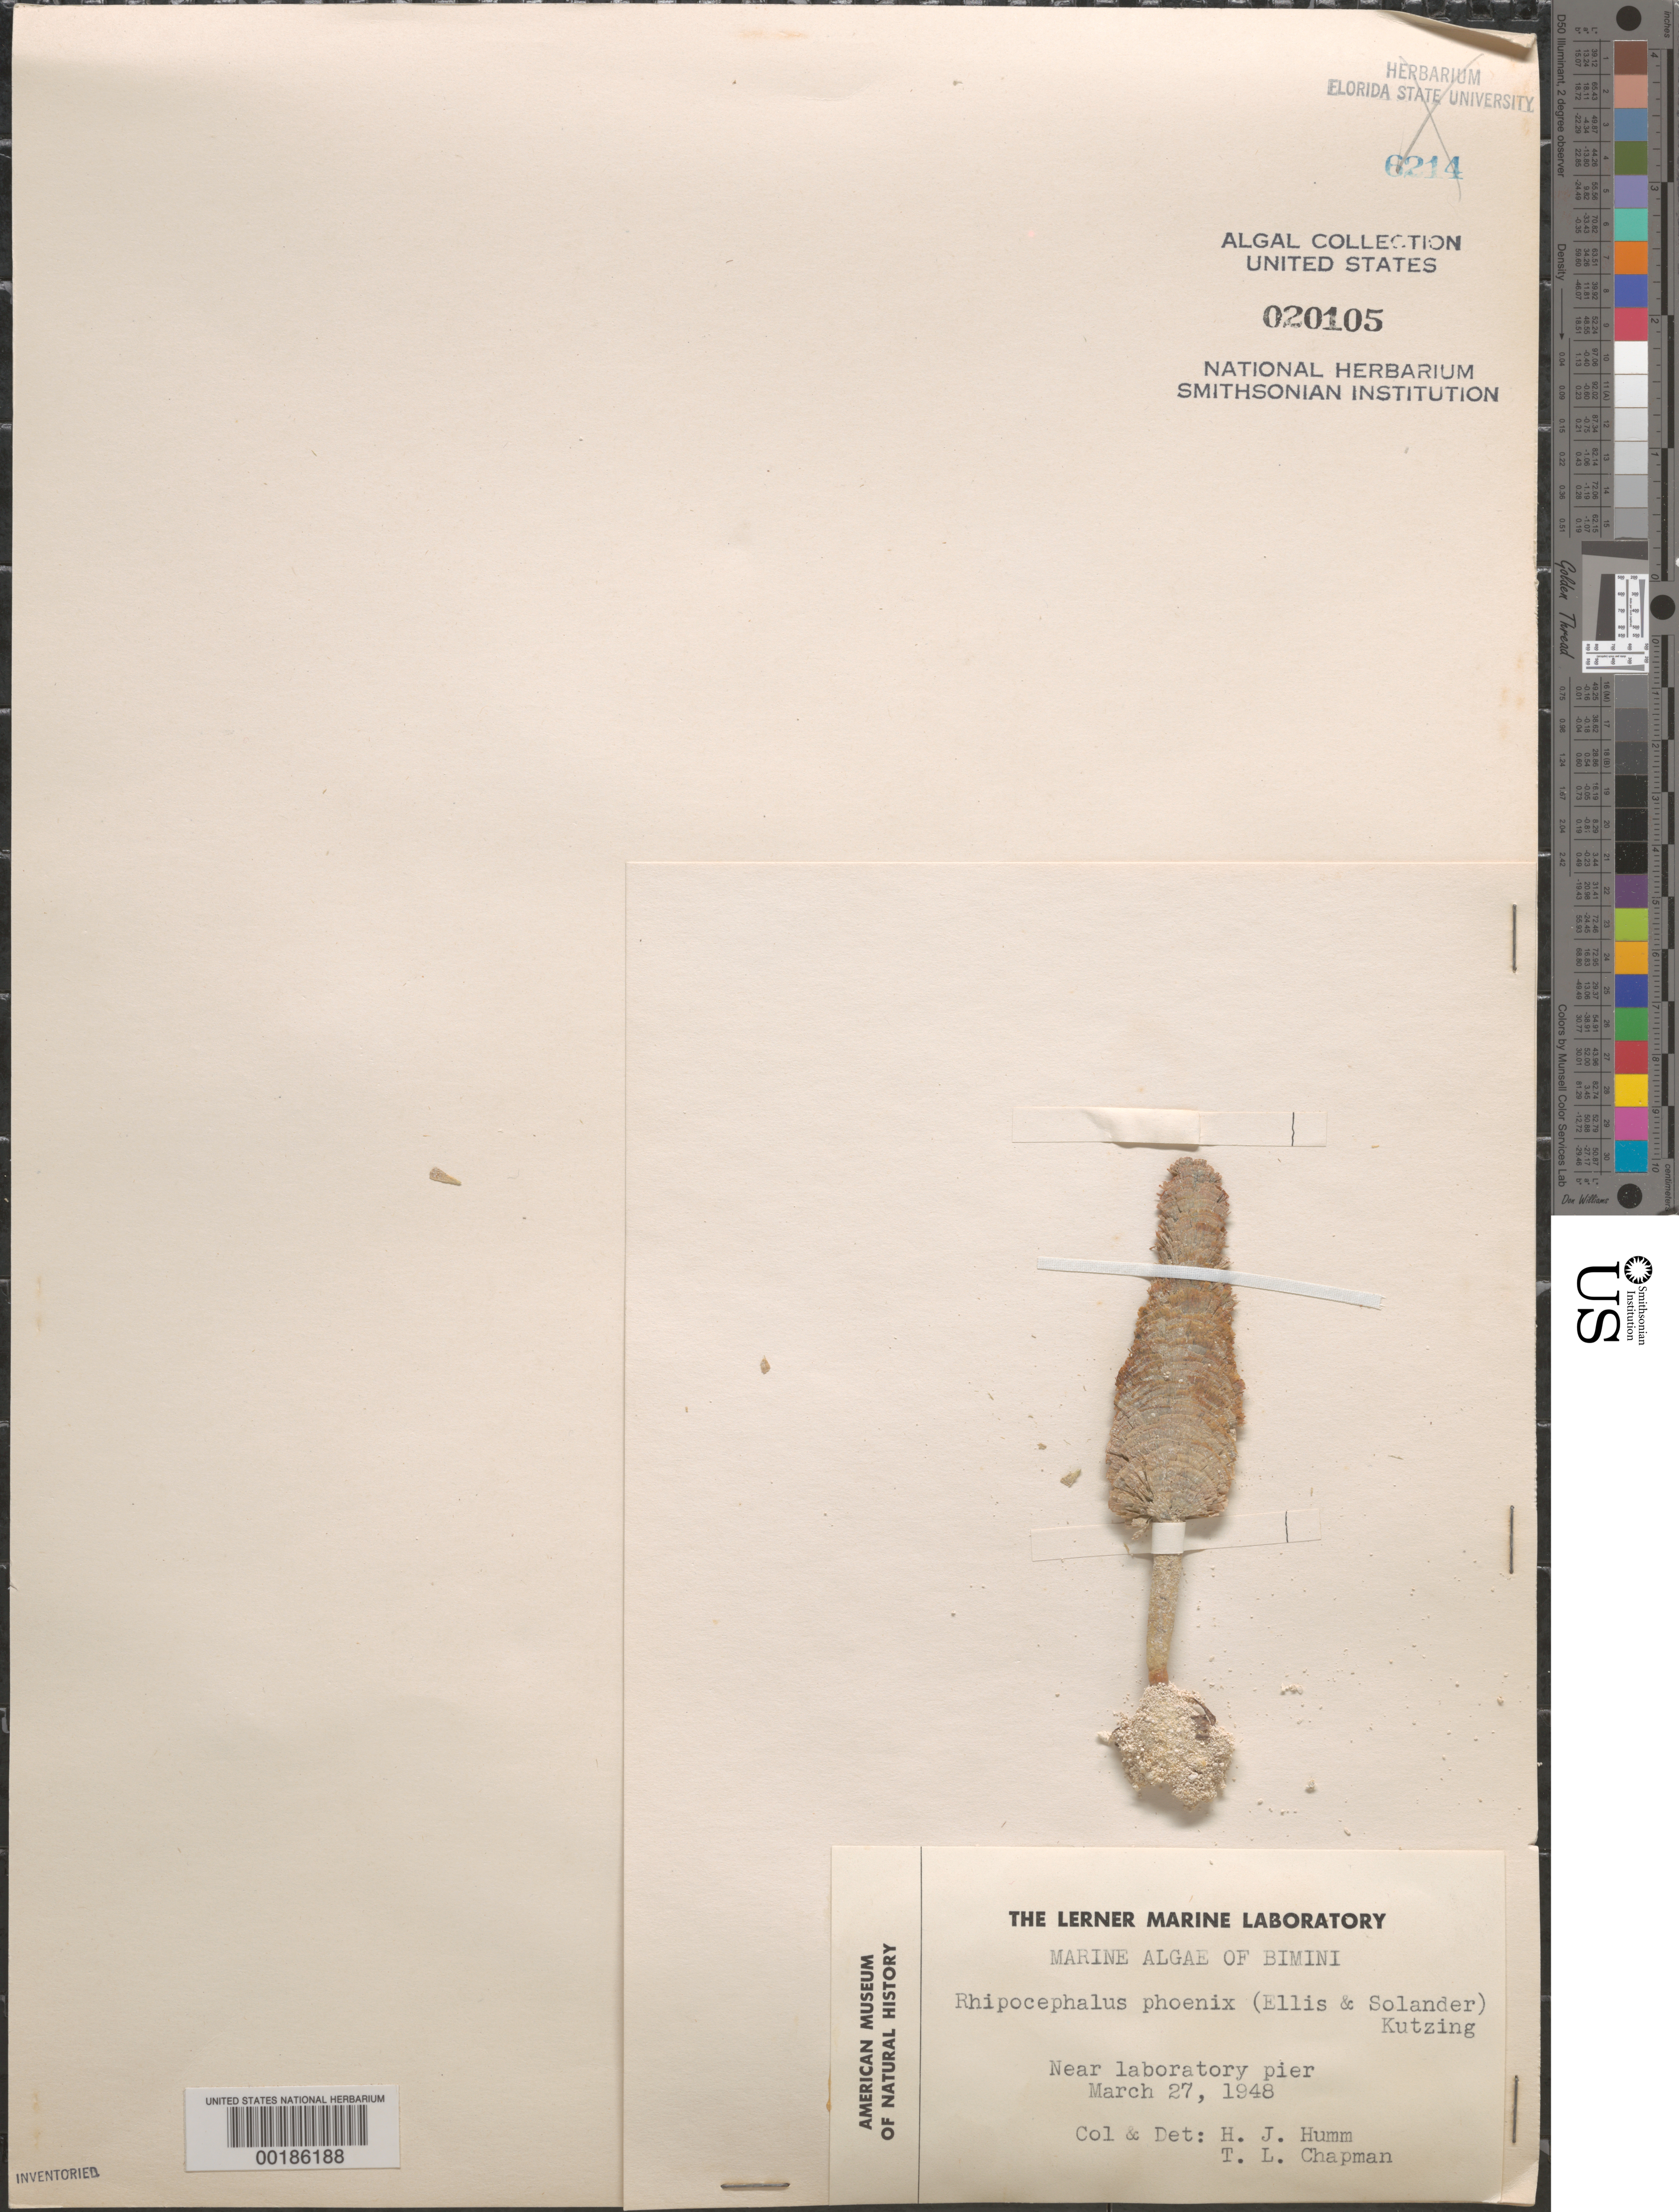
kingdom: Plantae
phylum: Chlorophyta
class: Ulvophyceae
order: Bryopsidales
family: Udoteaceae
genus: Rhipocephalus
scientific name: Rhipocephalus phoenix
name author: (J. Ellis & Sol.) Kütz.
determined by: Humm, Harold J.; Chapman, T. L.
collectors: H. J. Humm & T. L. Chapman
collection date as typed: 27 Mar 1948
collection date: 1948-03-27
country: Bahamas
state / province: Biminis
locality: Near lerner laboratory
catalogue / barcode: US 20105